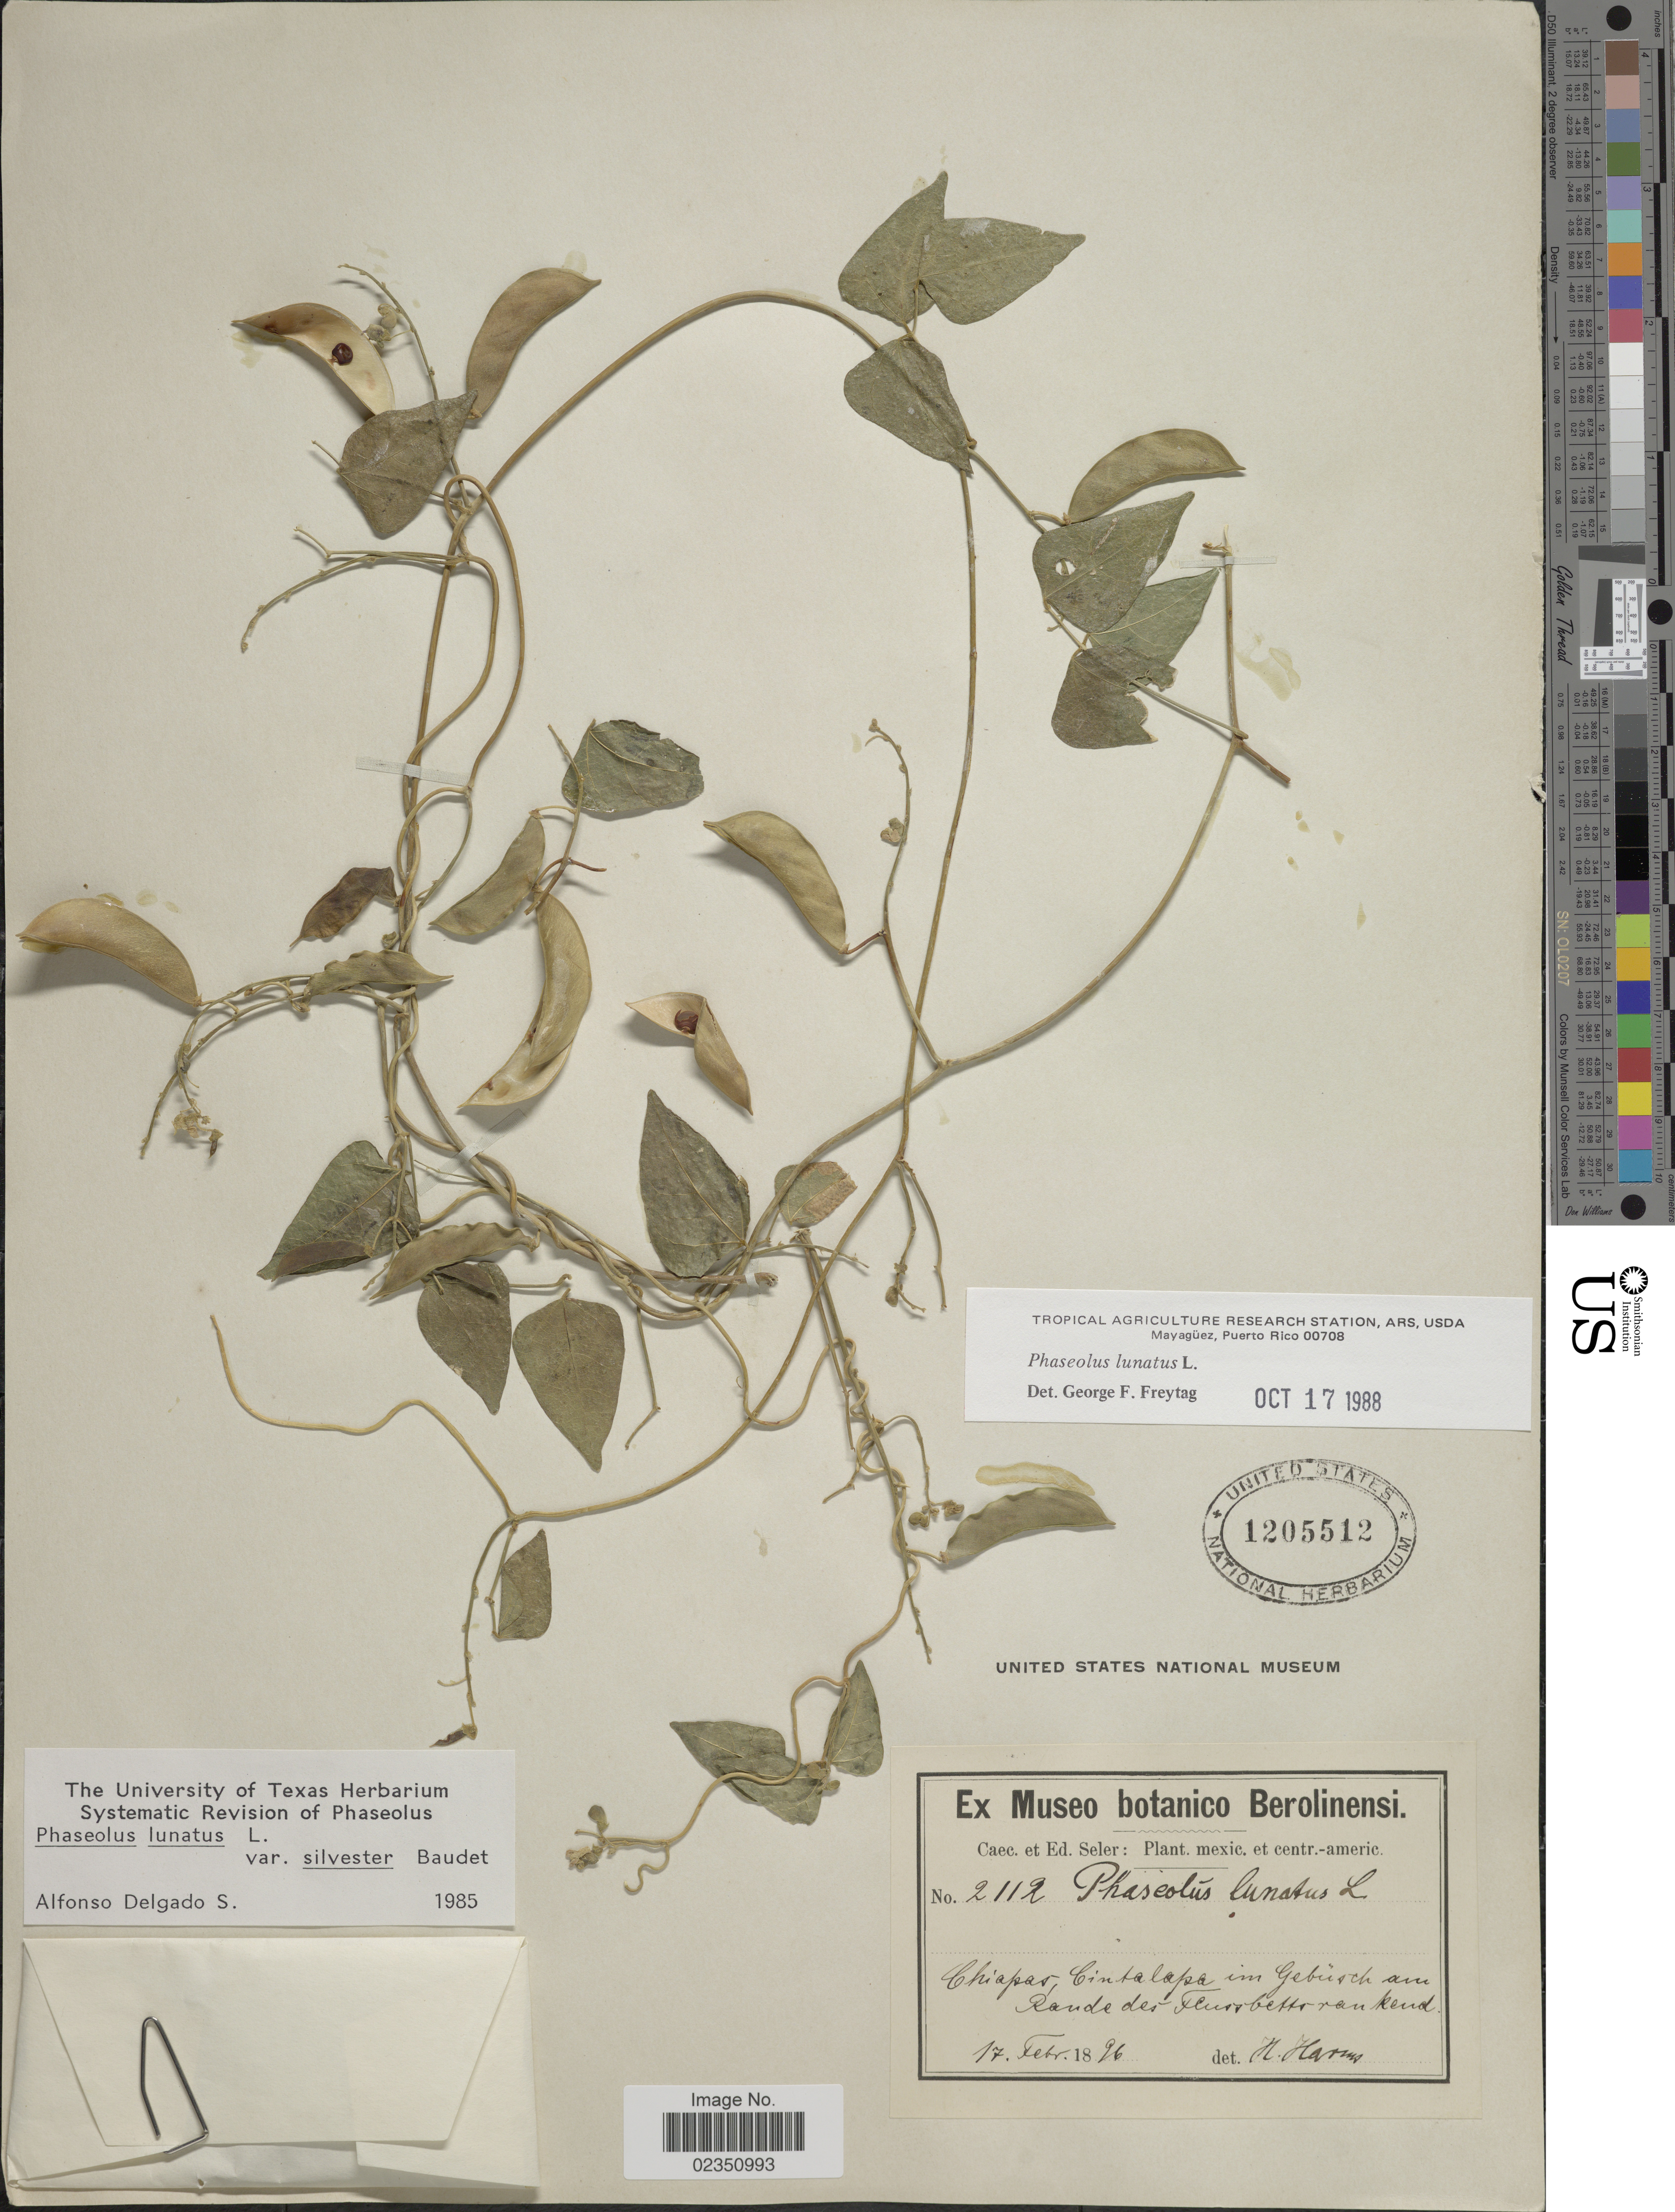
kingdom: Plantae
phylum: Tracheophyta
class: Magnoliopsida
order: Fabales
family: Fabaceae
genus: Phaseolus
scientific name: Phaseolus lunatus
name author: L.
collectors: ex Caec. et Ed Seler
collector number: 2112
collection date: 1896-02-17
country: Mexico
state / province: Chiapas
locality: Mexic. et centr.-americ, Cintalapa im Gebüsch am Rande des Flussbetts rankend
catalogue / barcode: US 1205512